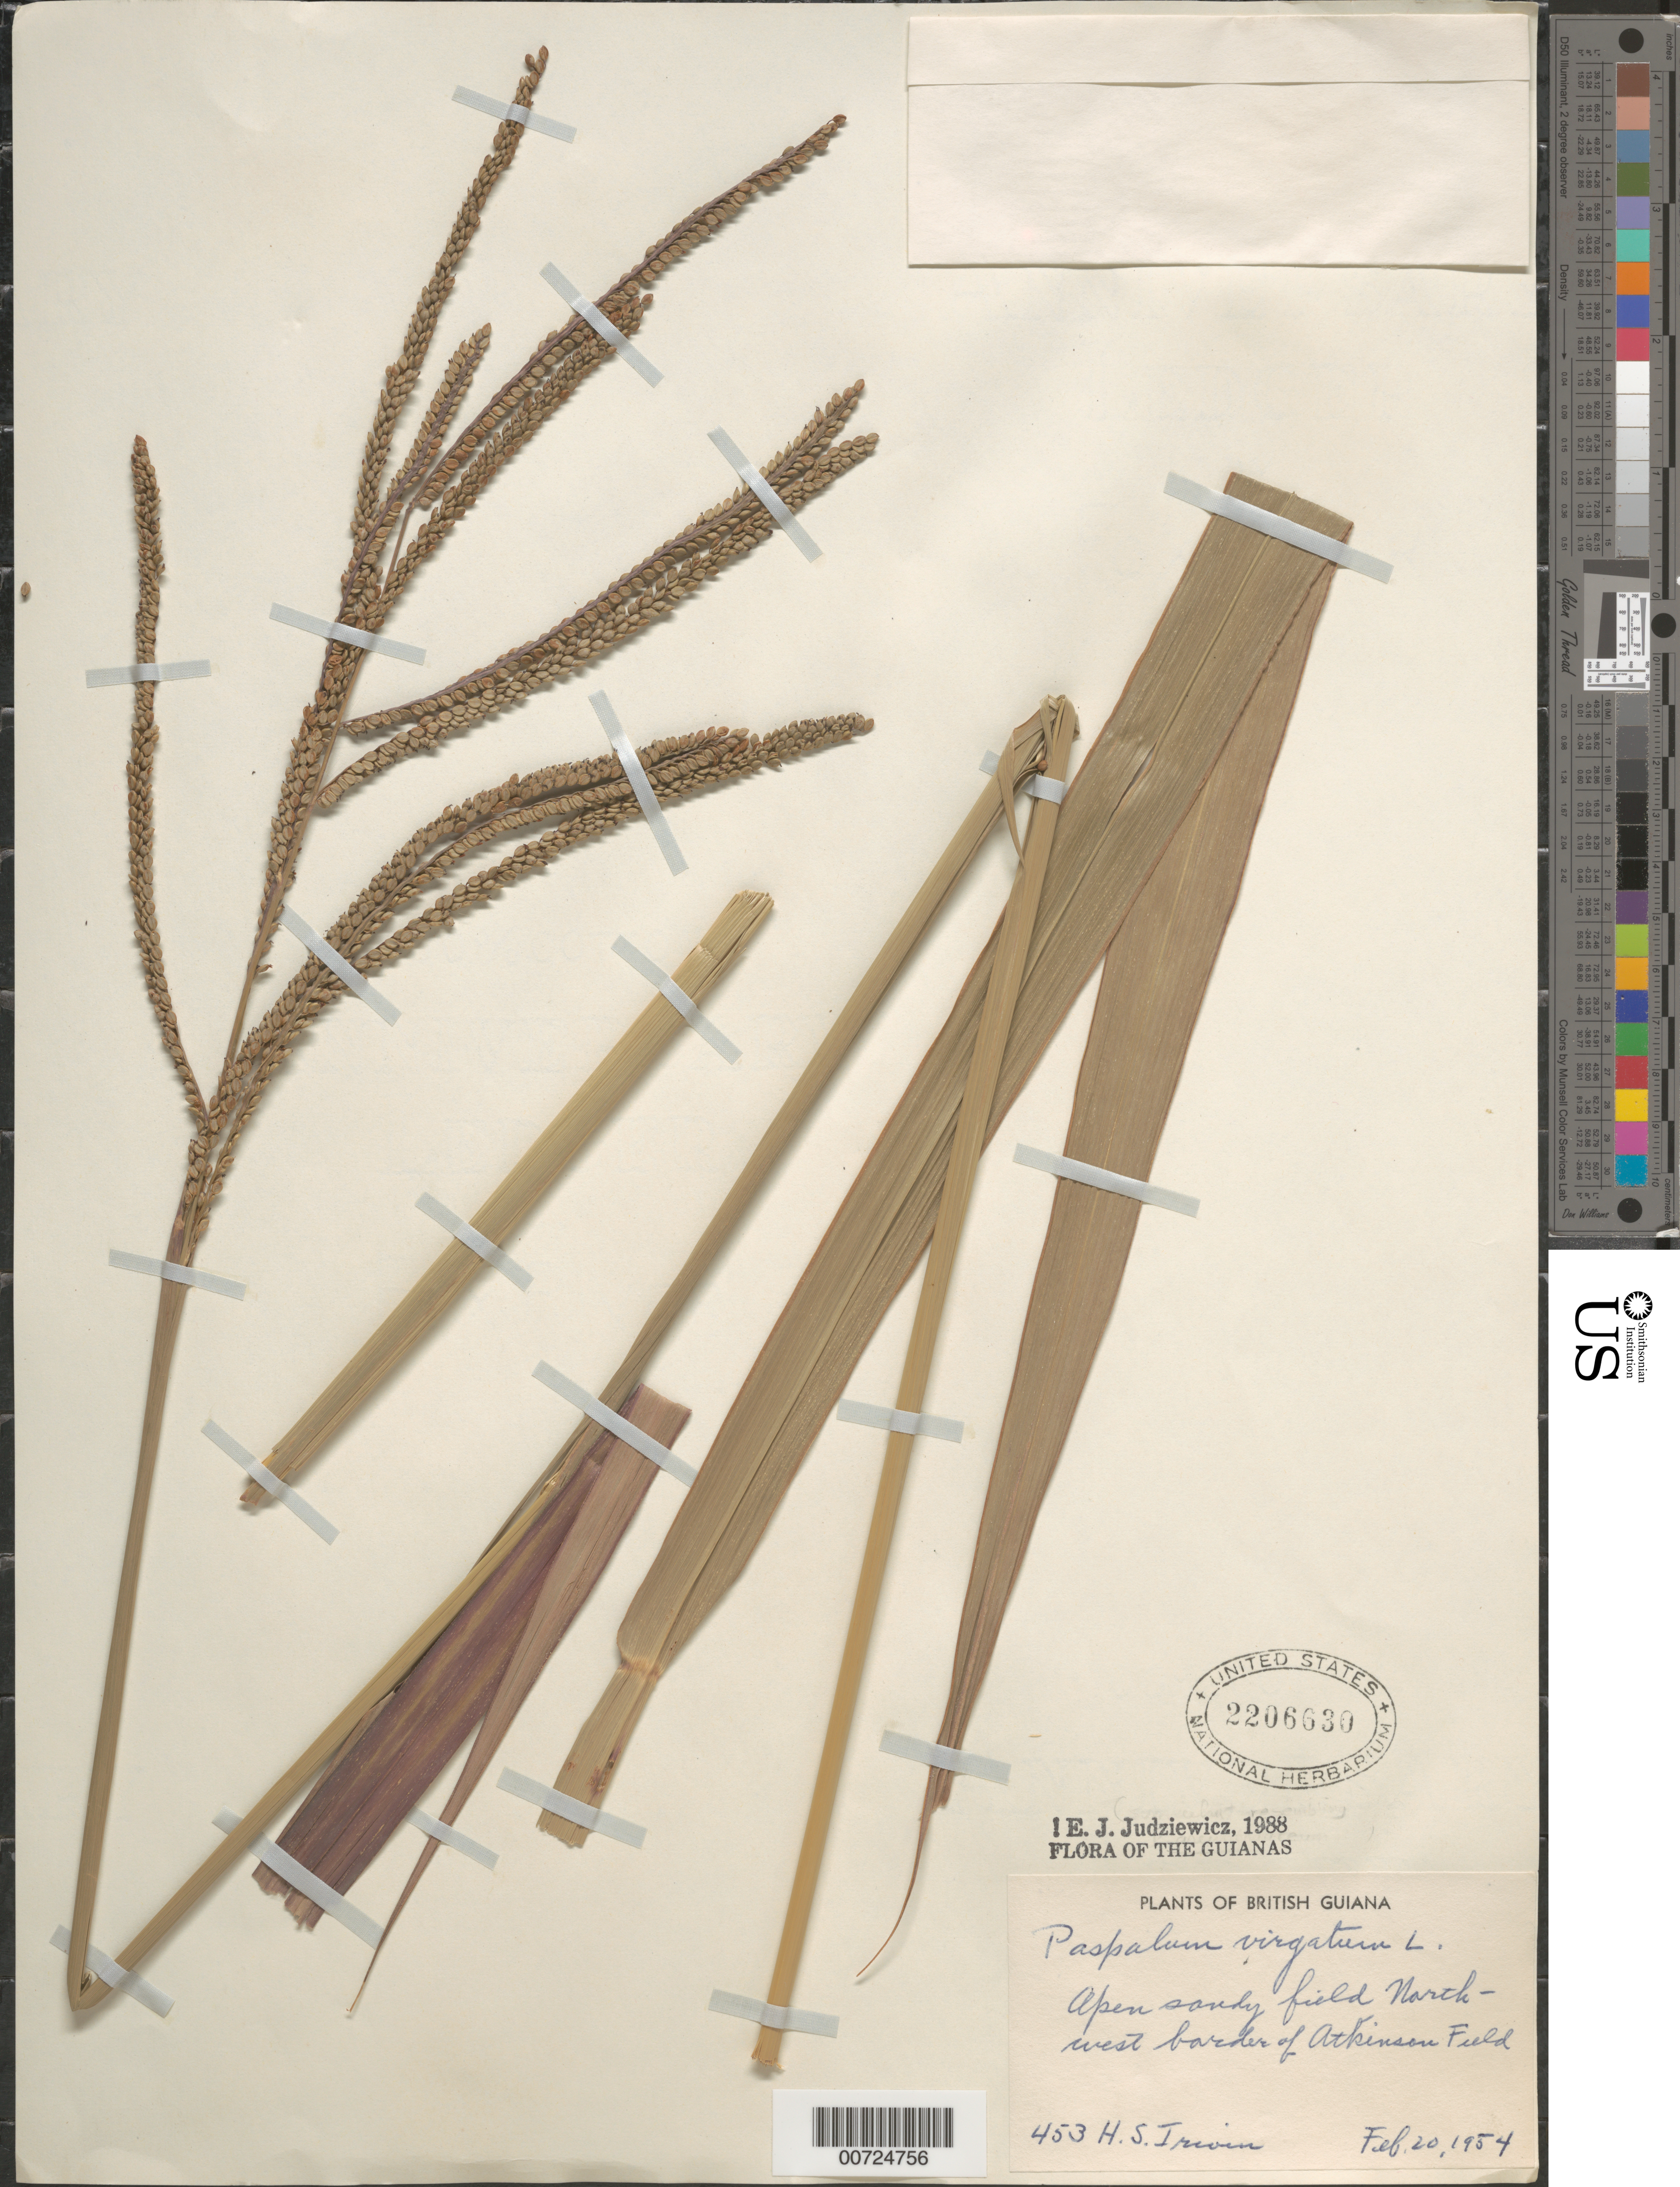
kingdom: Plantae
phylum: Tracheophyta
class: Liliopsida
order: Poales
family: Poaceae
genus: Paspalum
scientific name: Paspalum virgatum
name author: L.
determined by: Judziewicz, E. J.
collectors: H. Irwin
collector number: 453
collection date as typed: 20-Feb-54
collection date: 1954-02-20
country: Guyana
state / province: Demerara-Mahaica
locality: Atkinson Field, NW border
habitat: Open field, sandy soil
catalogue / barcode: US 2206630